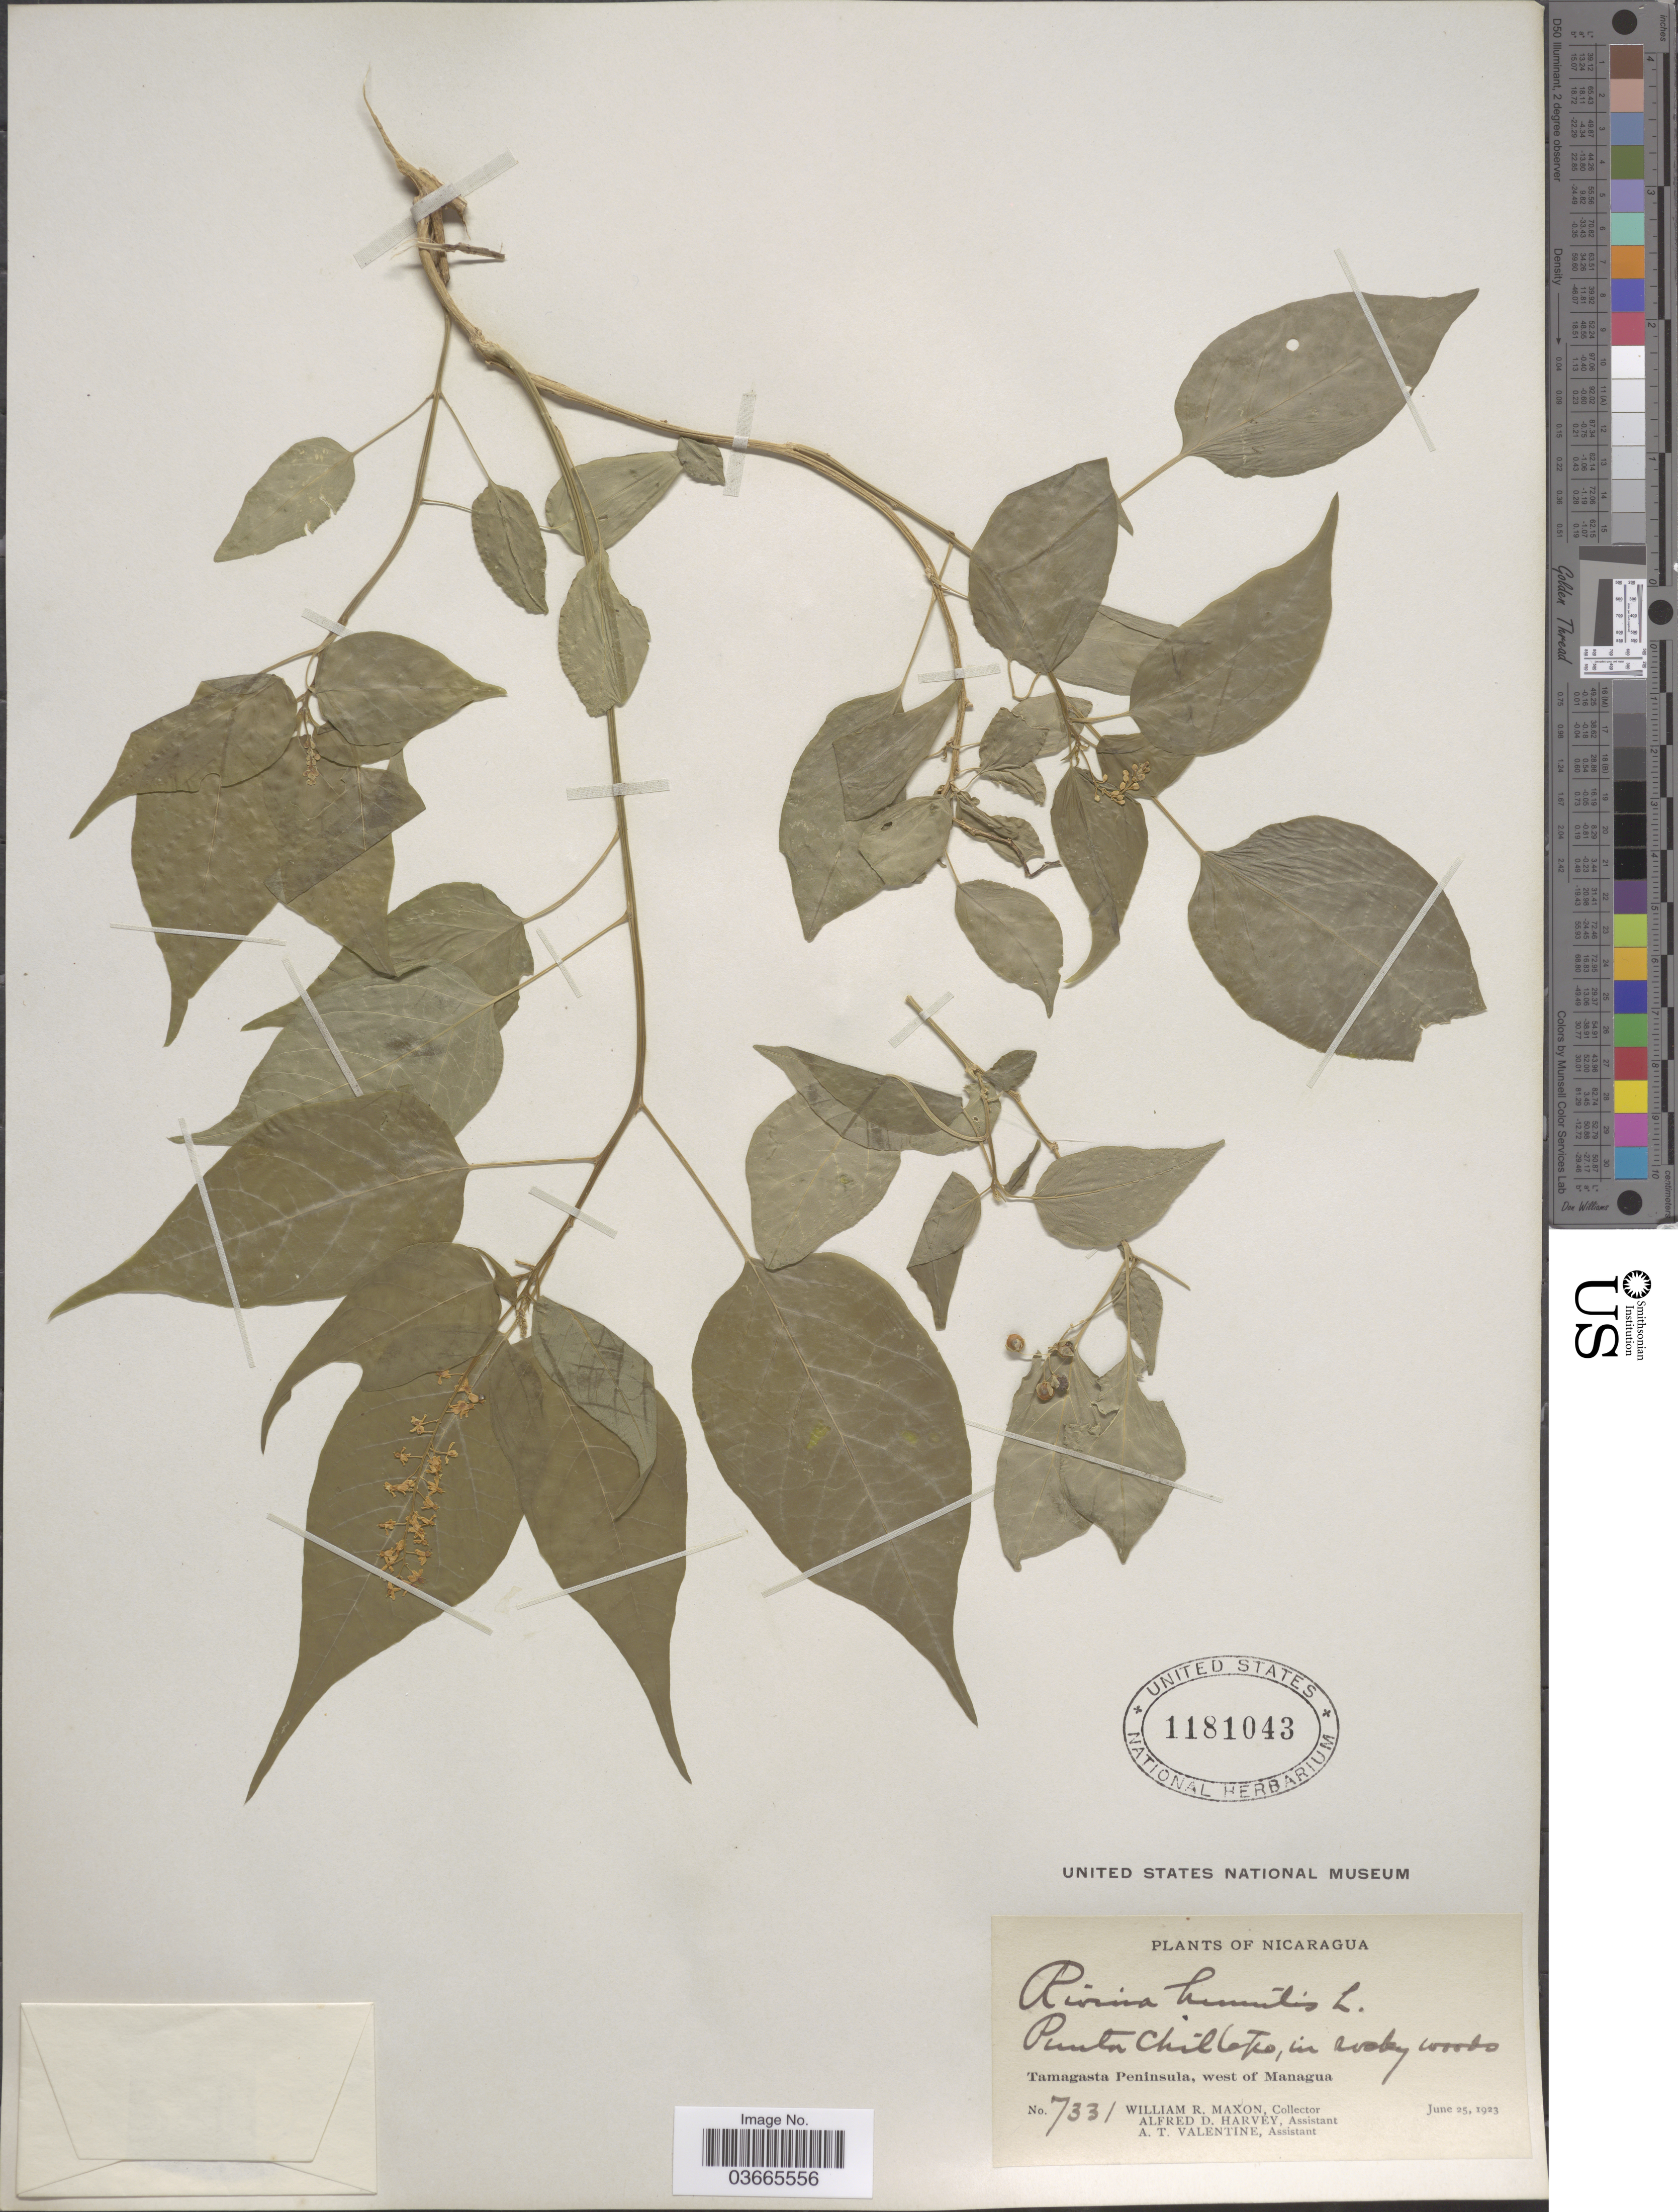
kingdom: Plantae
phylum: Tracheophyta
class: Magnoliopsida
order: Caryophyllales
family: Phytolaccaceae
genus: Rivina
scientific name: Rivina humilis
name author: L.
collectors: W. R. Maxon, A. D. Harvey & A. Valentine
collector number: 7331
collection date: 1923-06-25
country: Nicaragua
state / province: Managua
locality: Punta Chiltepe. Tamagasta Peninsula, west of Managua.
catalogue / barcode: US 1181043